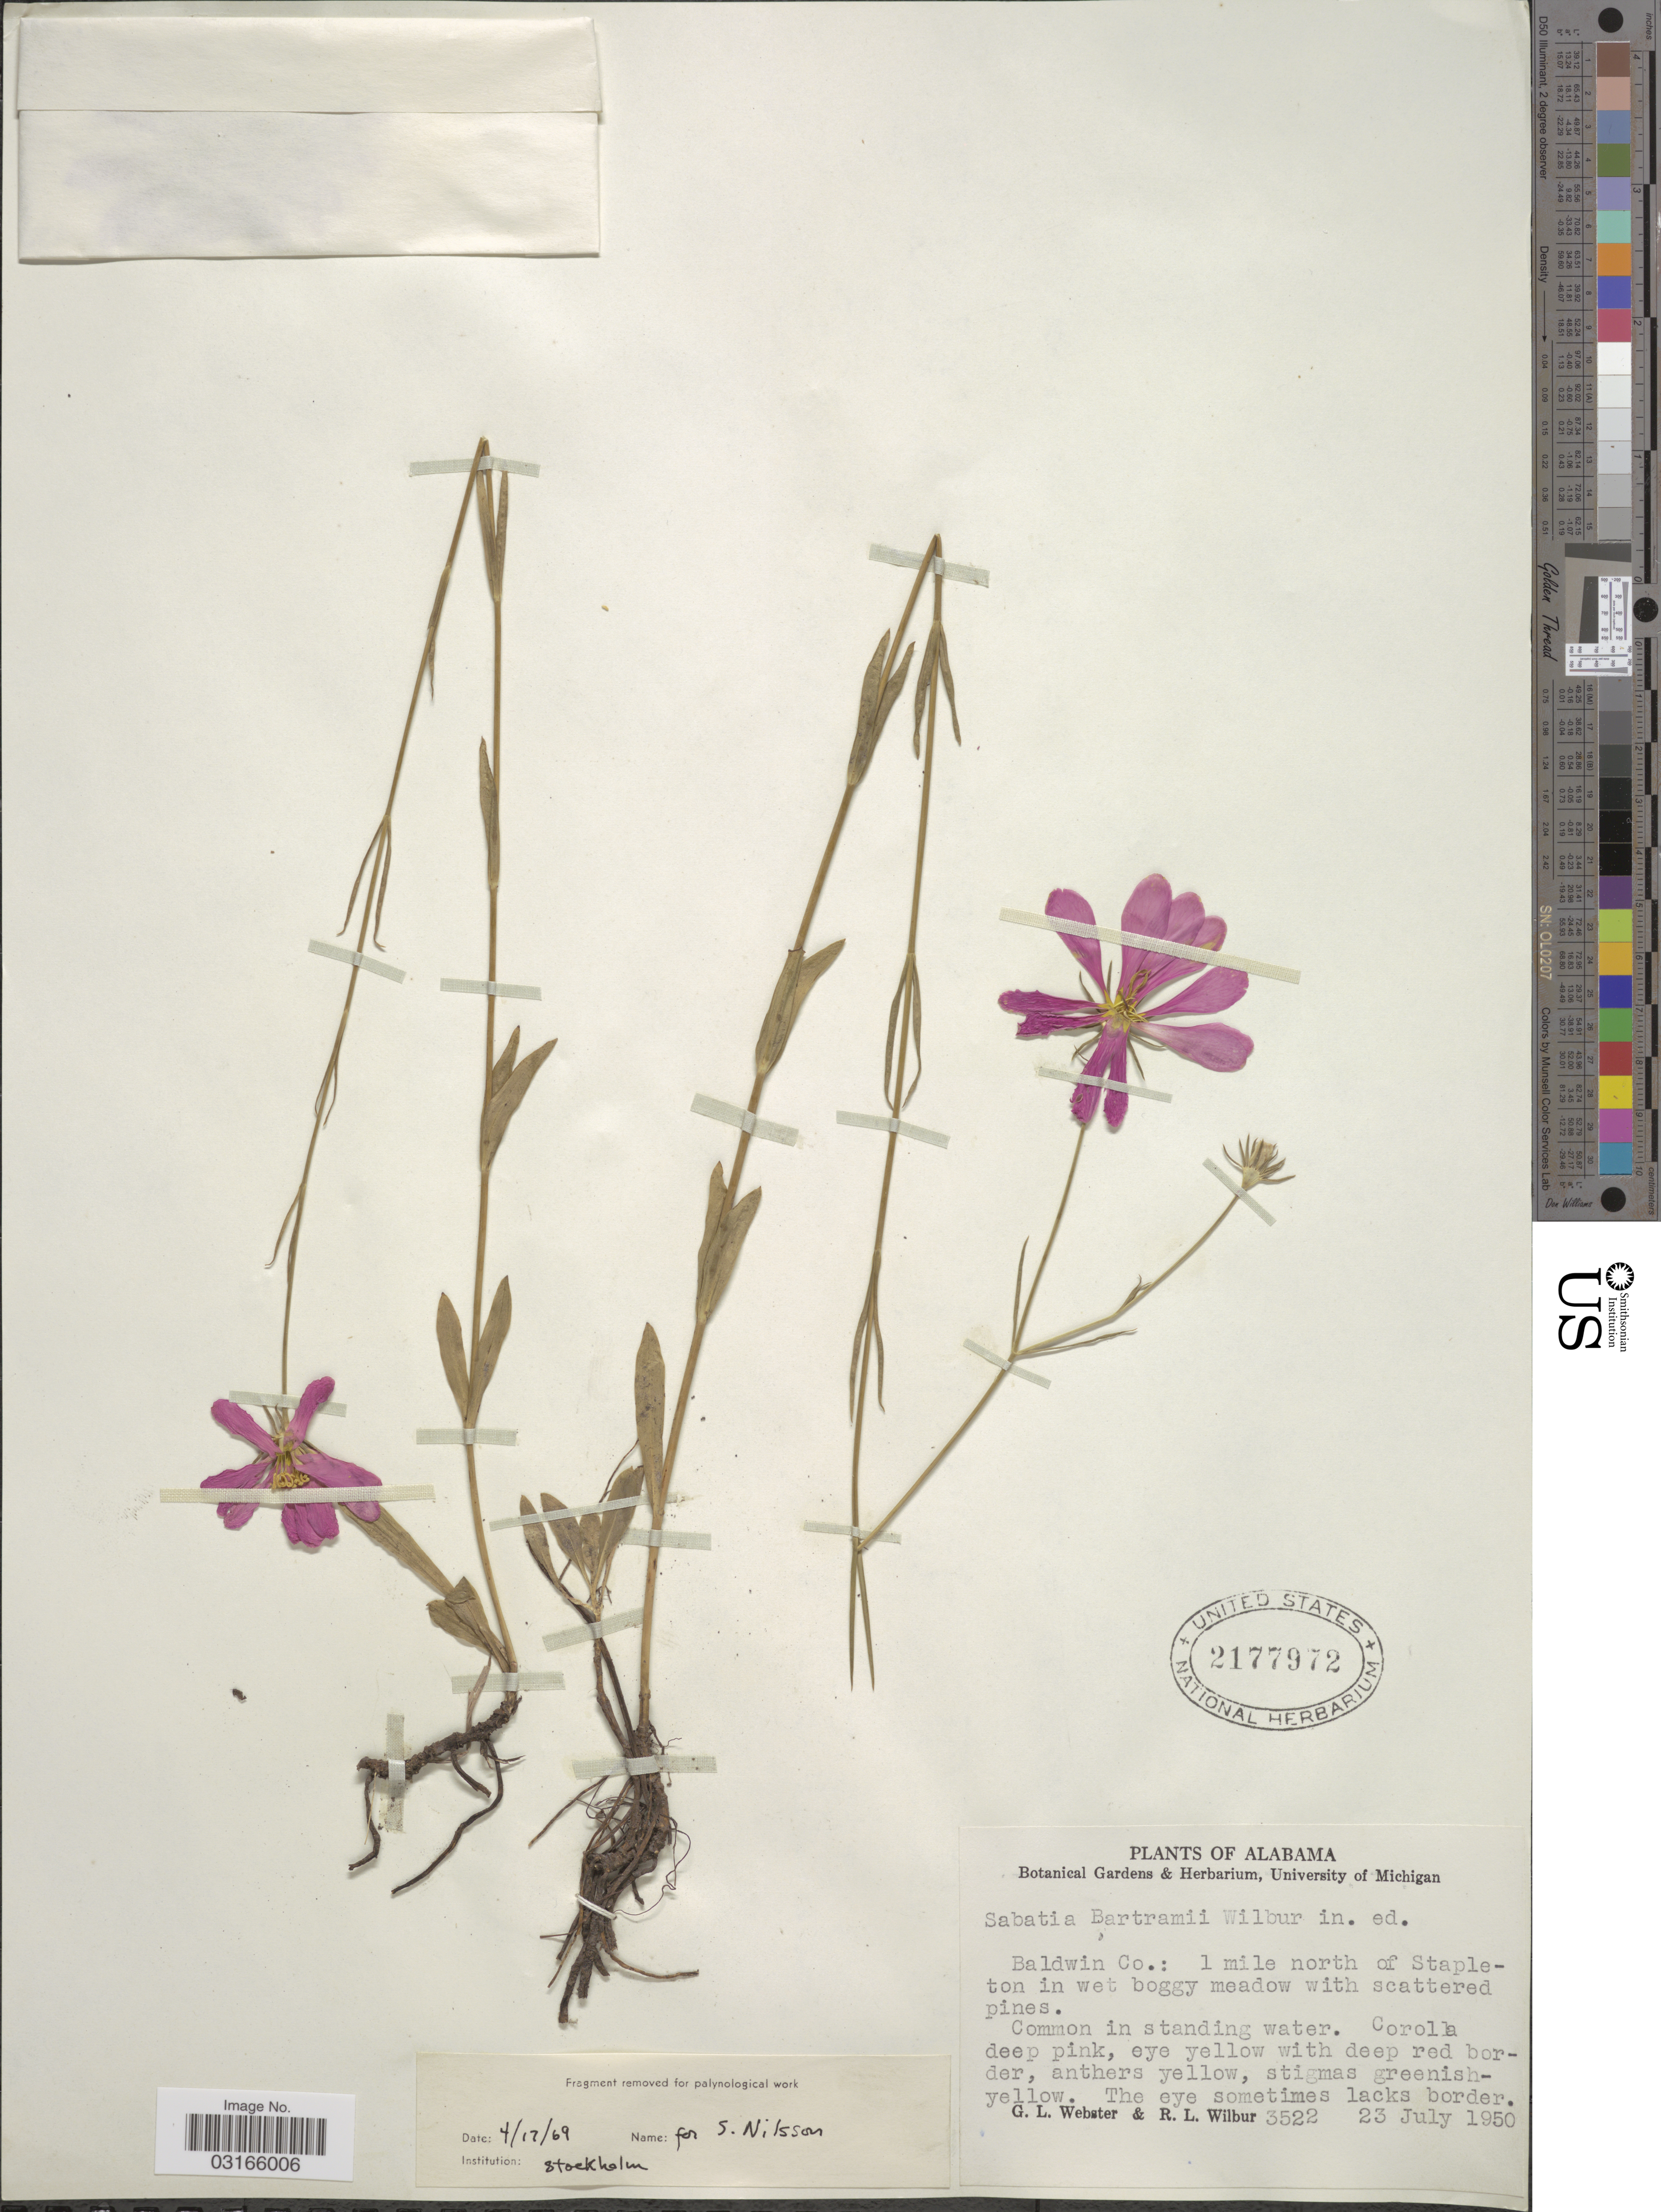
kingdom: Plantae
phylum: Tracheophyta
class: Magnoliopsida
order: Gentianales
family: Gentianaceae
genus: Sabatia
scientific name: Sabatia bartramii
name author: Wilbur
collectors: G. L. Webster & R. L. Wilbur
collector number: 3522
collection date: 1950-07-23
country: United States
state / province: Alabama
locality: Baldwin Co.: 1 mile north of Stapleton in wet boggy meadow with scattered pines.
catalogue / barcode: US 2177972